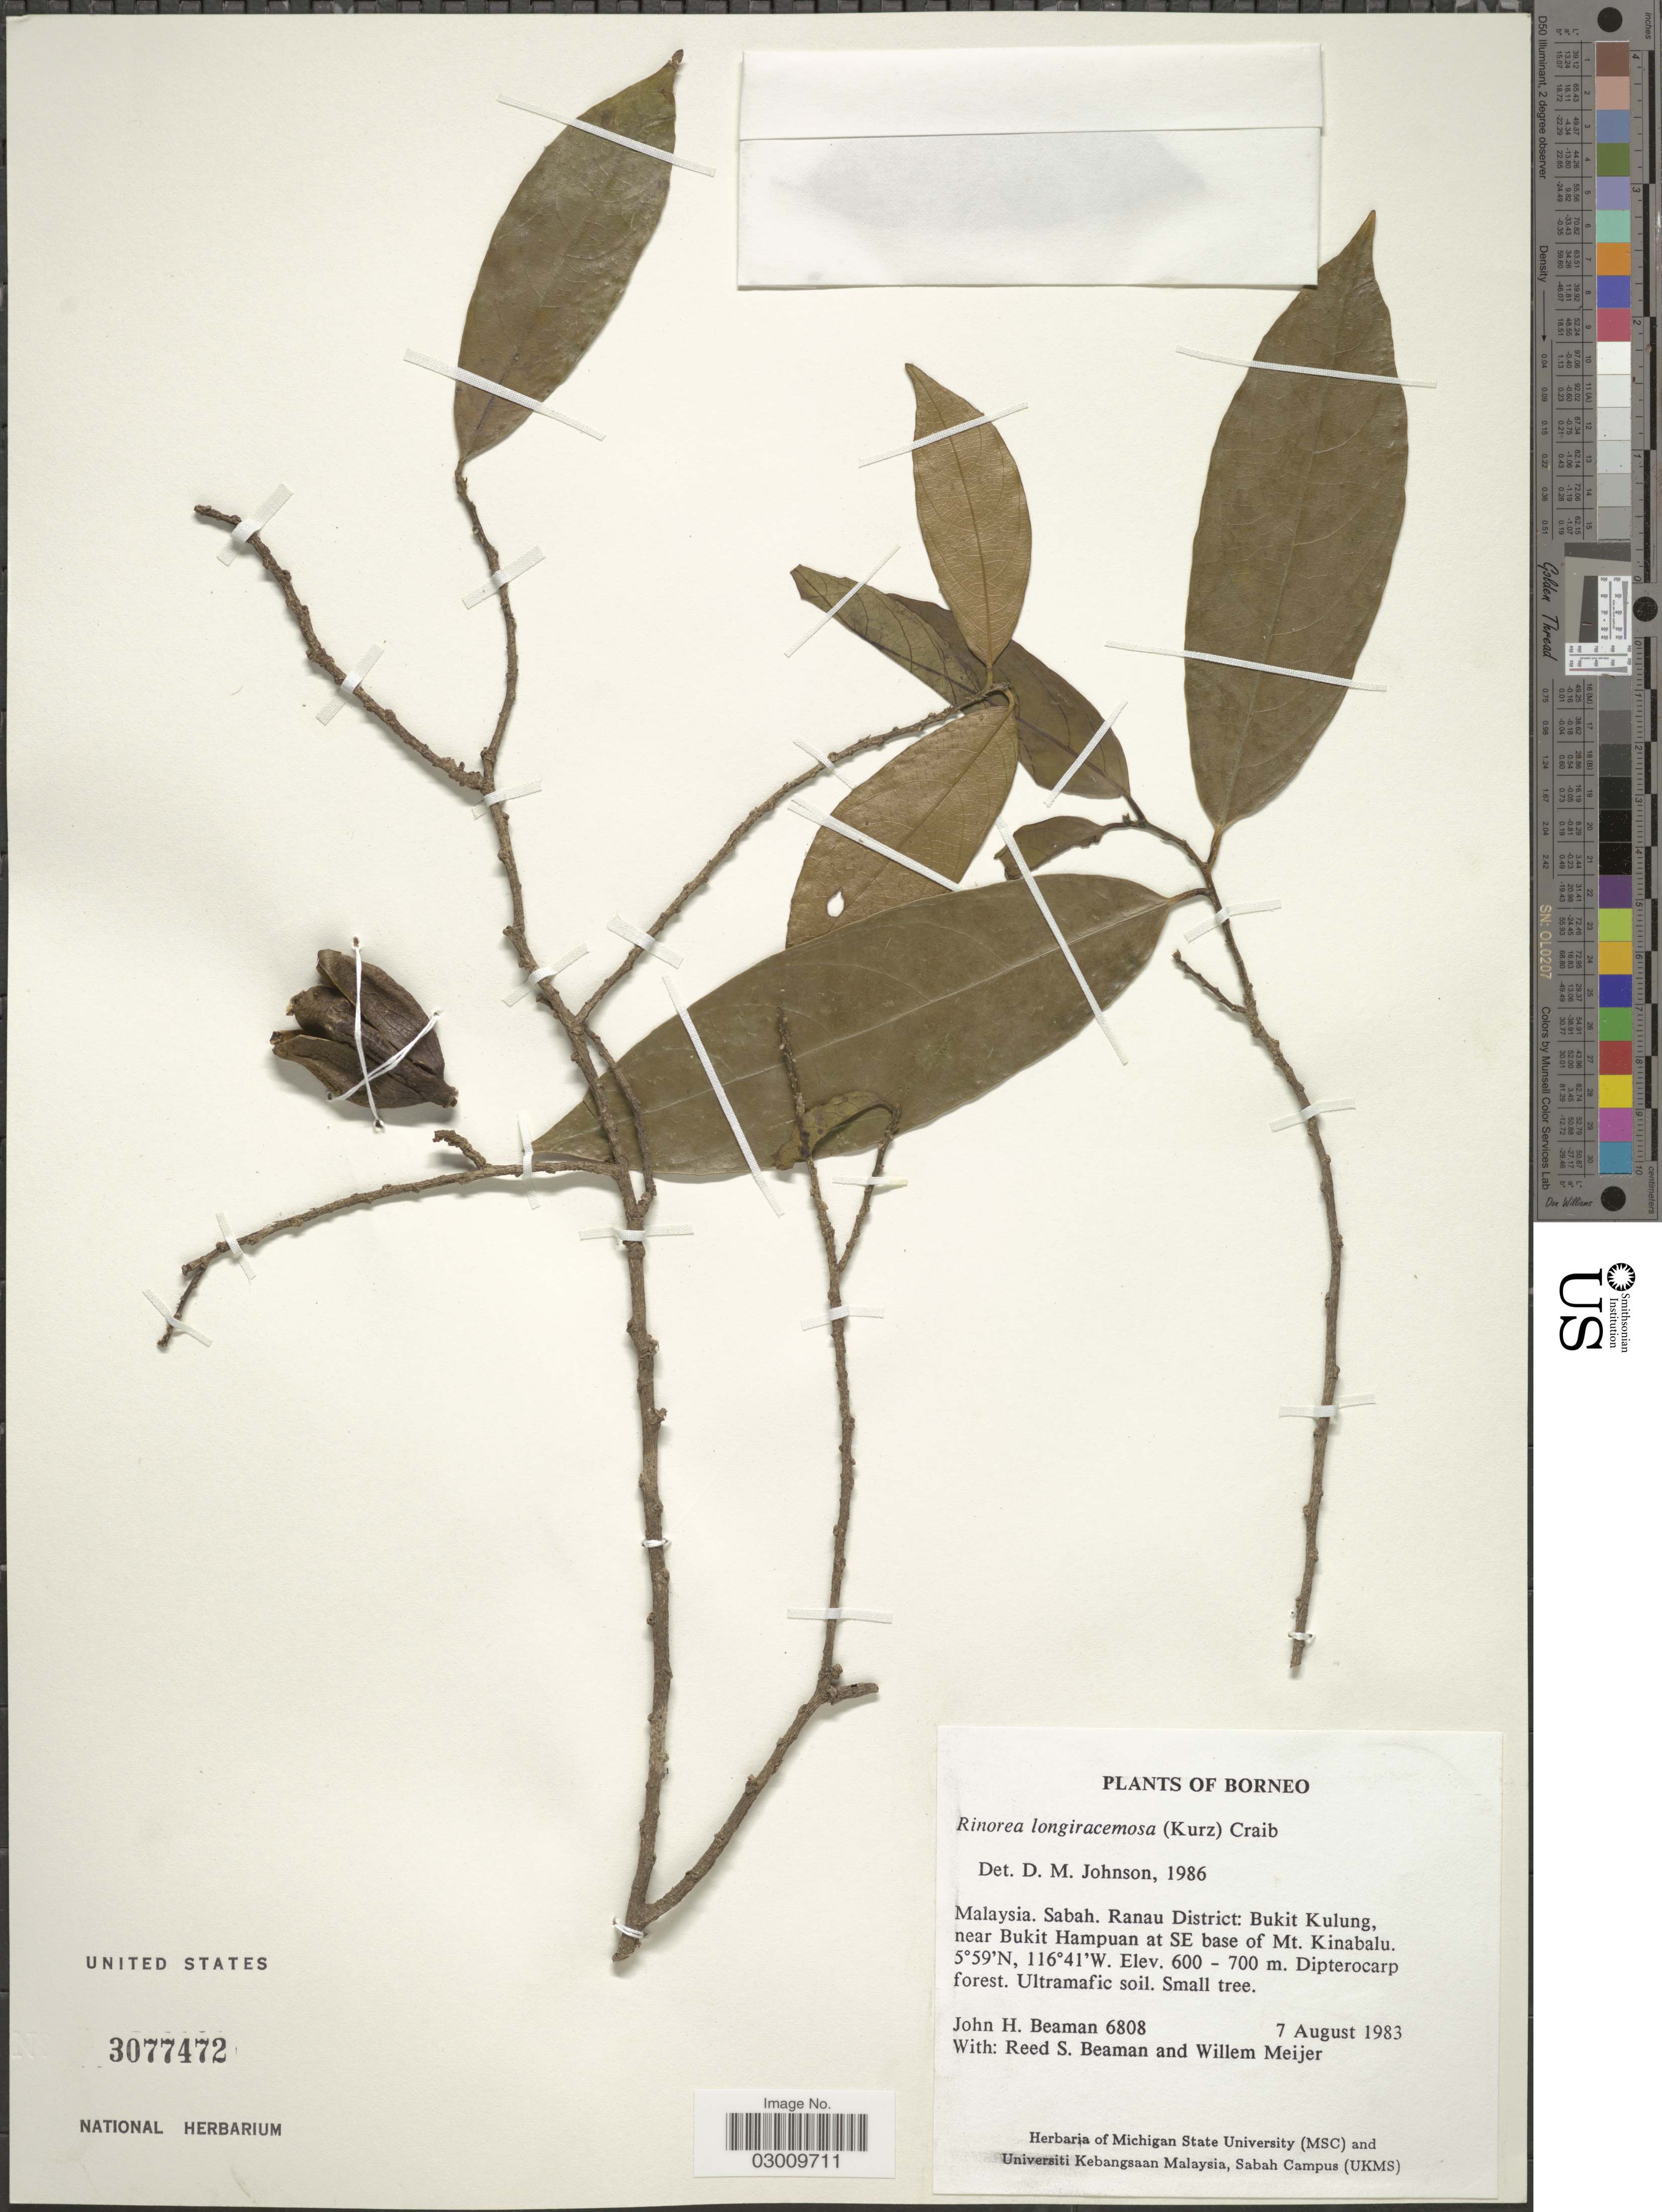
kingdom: Plantae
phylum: Tracheophyta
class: Magnoliopsida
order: Malpighiales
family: Violaceae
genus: Rinorea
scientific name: Rinorea longiracemosa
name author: (Kurz) Craib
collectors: J. H. Beaman, R. S. Beaman & W. Meijer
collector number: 6808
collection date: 1983-08-07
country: Malaysia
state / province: Sabah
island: Borneo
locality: Ranau District.: Bukit Kulung, near Bukit Hampuan at SE base of Mt. Kinabalu.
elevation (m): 600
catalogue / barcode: US 3077472